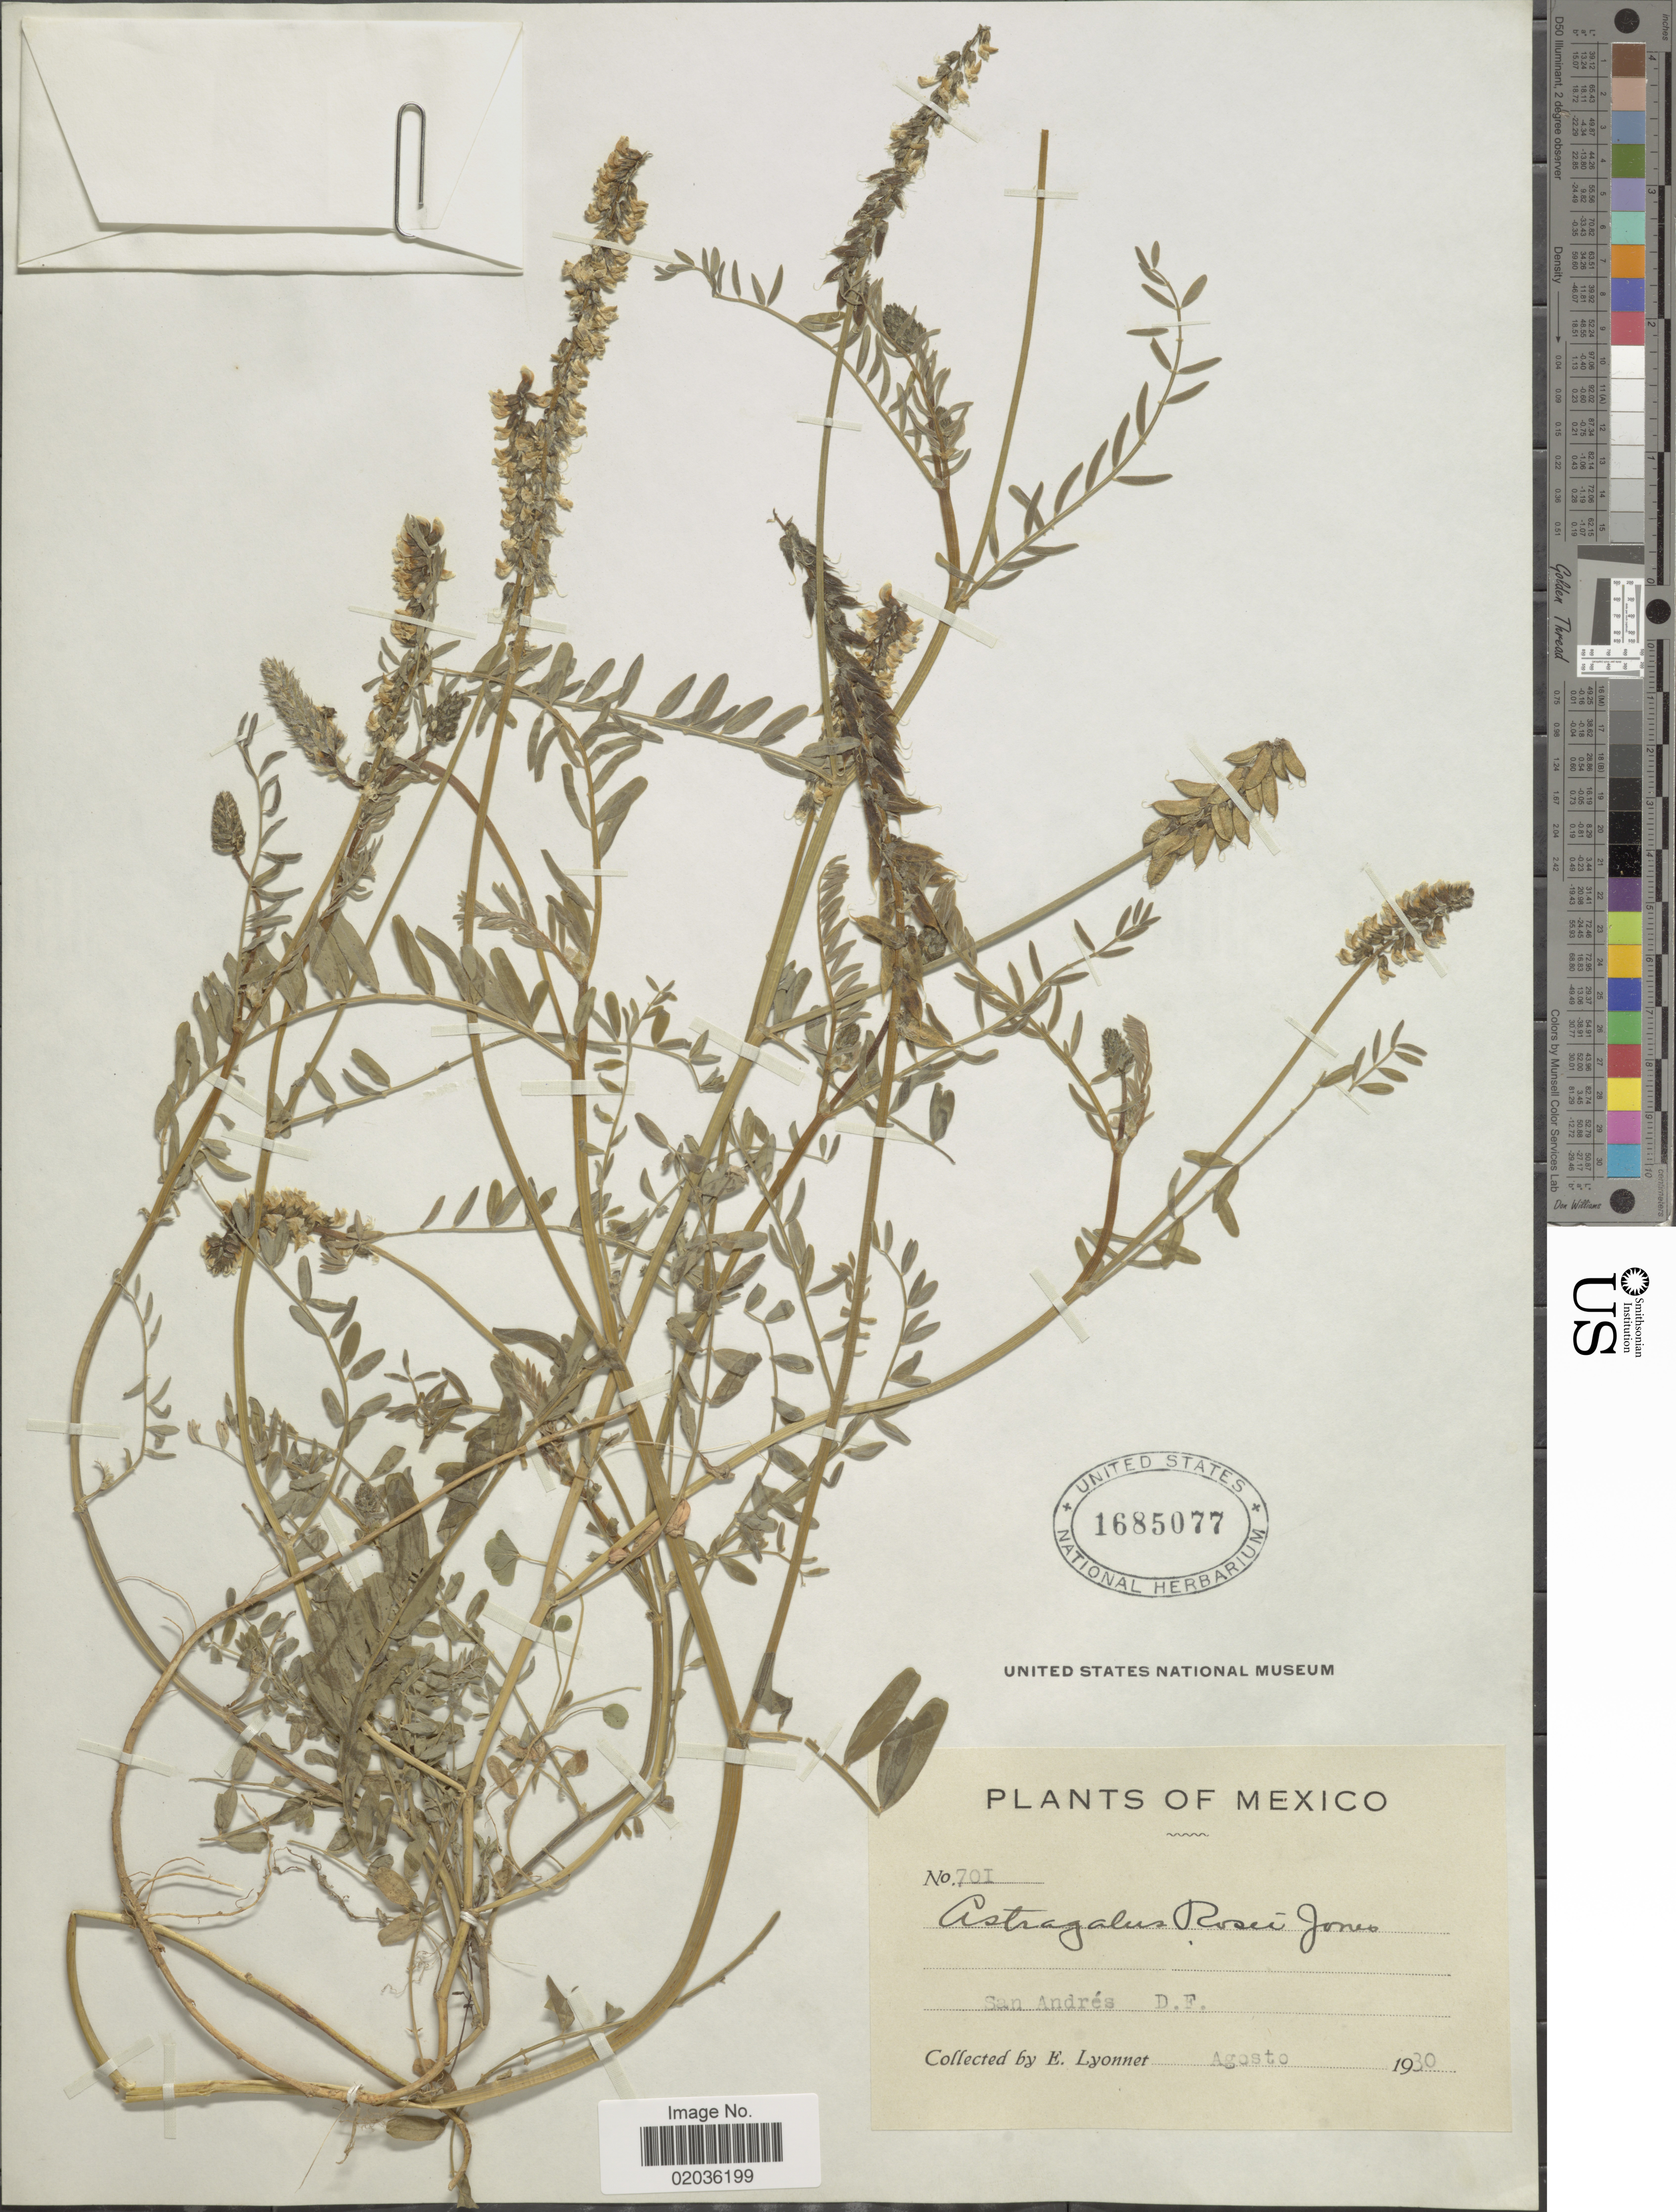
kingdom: Plantae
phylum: Tracheophyta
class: Magnoliopsida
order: Fabales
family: Fabaceae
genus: Astragalus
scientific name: Astragalus micranthus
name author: Desv.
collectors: E. Lyonnet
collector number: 701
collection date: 1930-08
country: Mexico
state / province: Distrito Federal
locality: San Andrés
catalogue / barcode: US 1685077